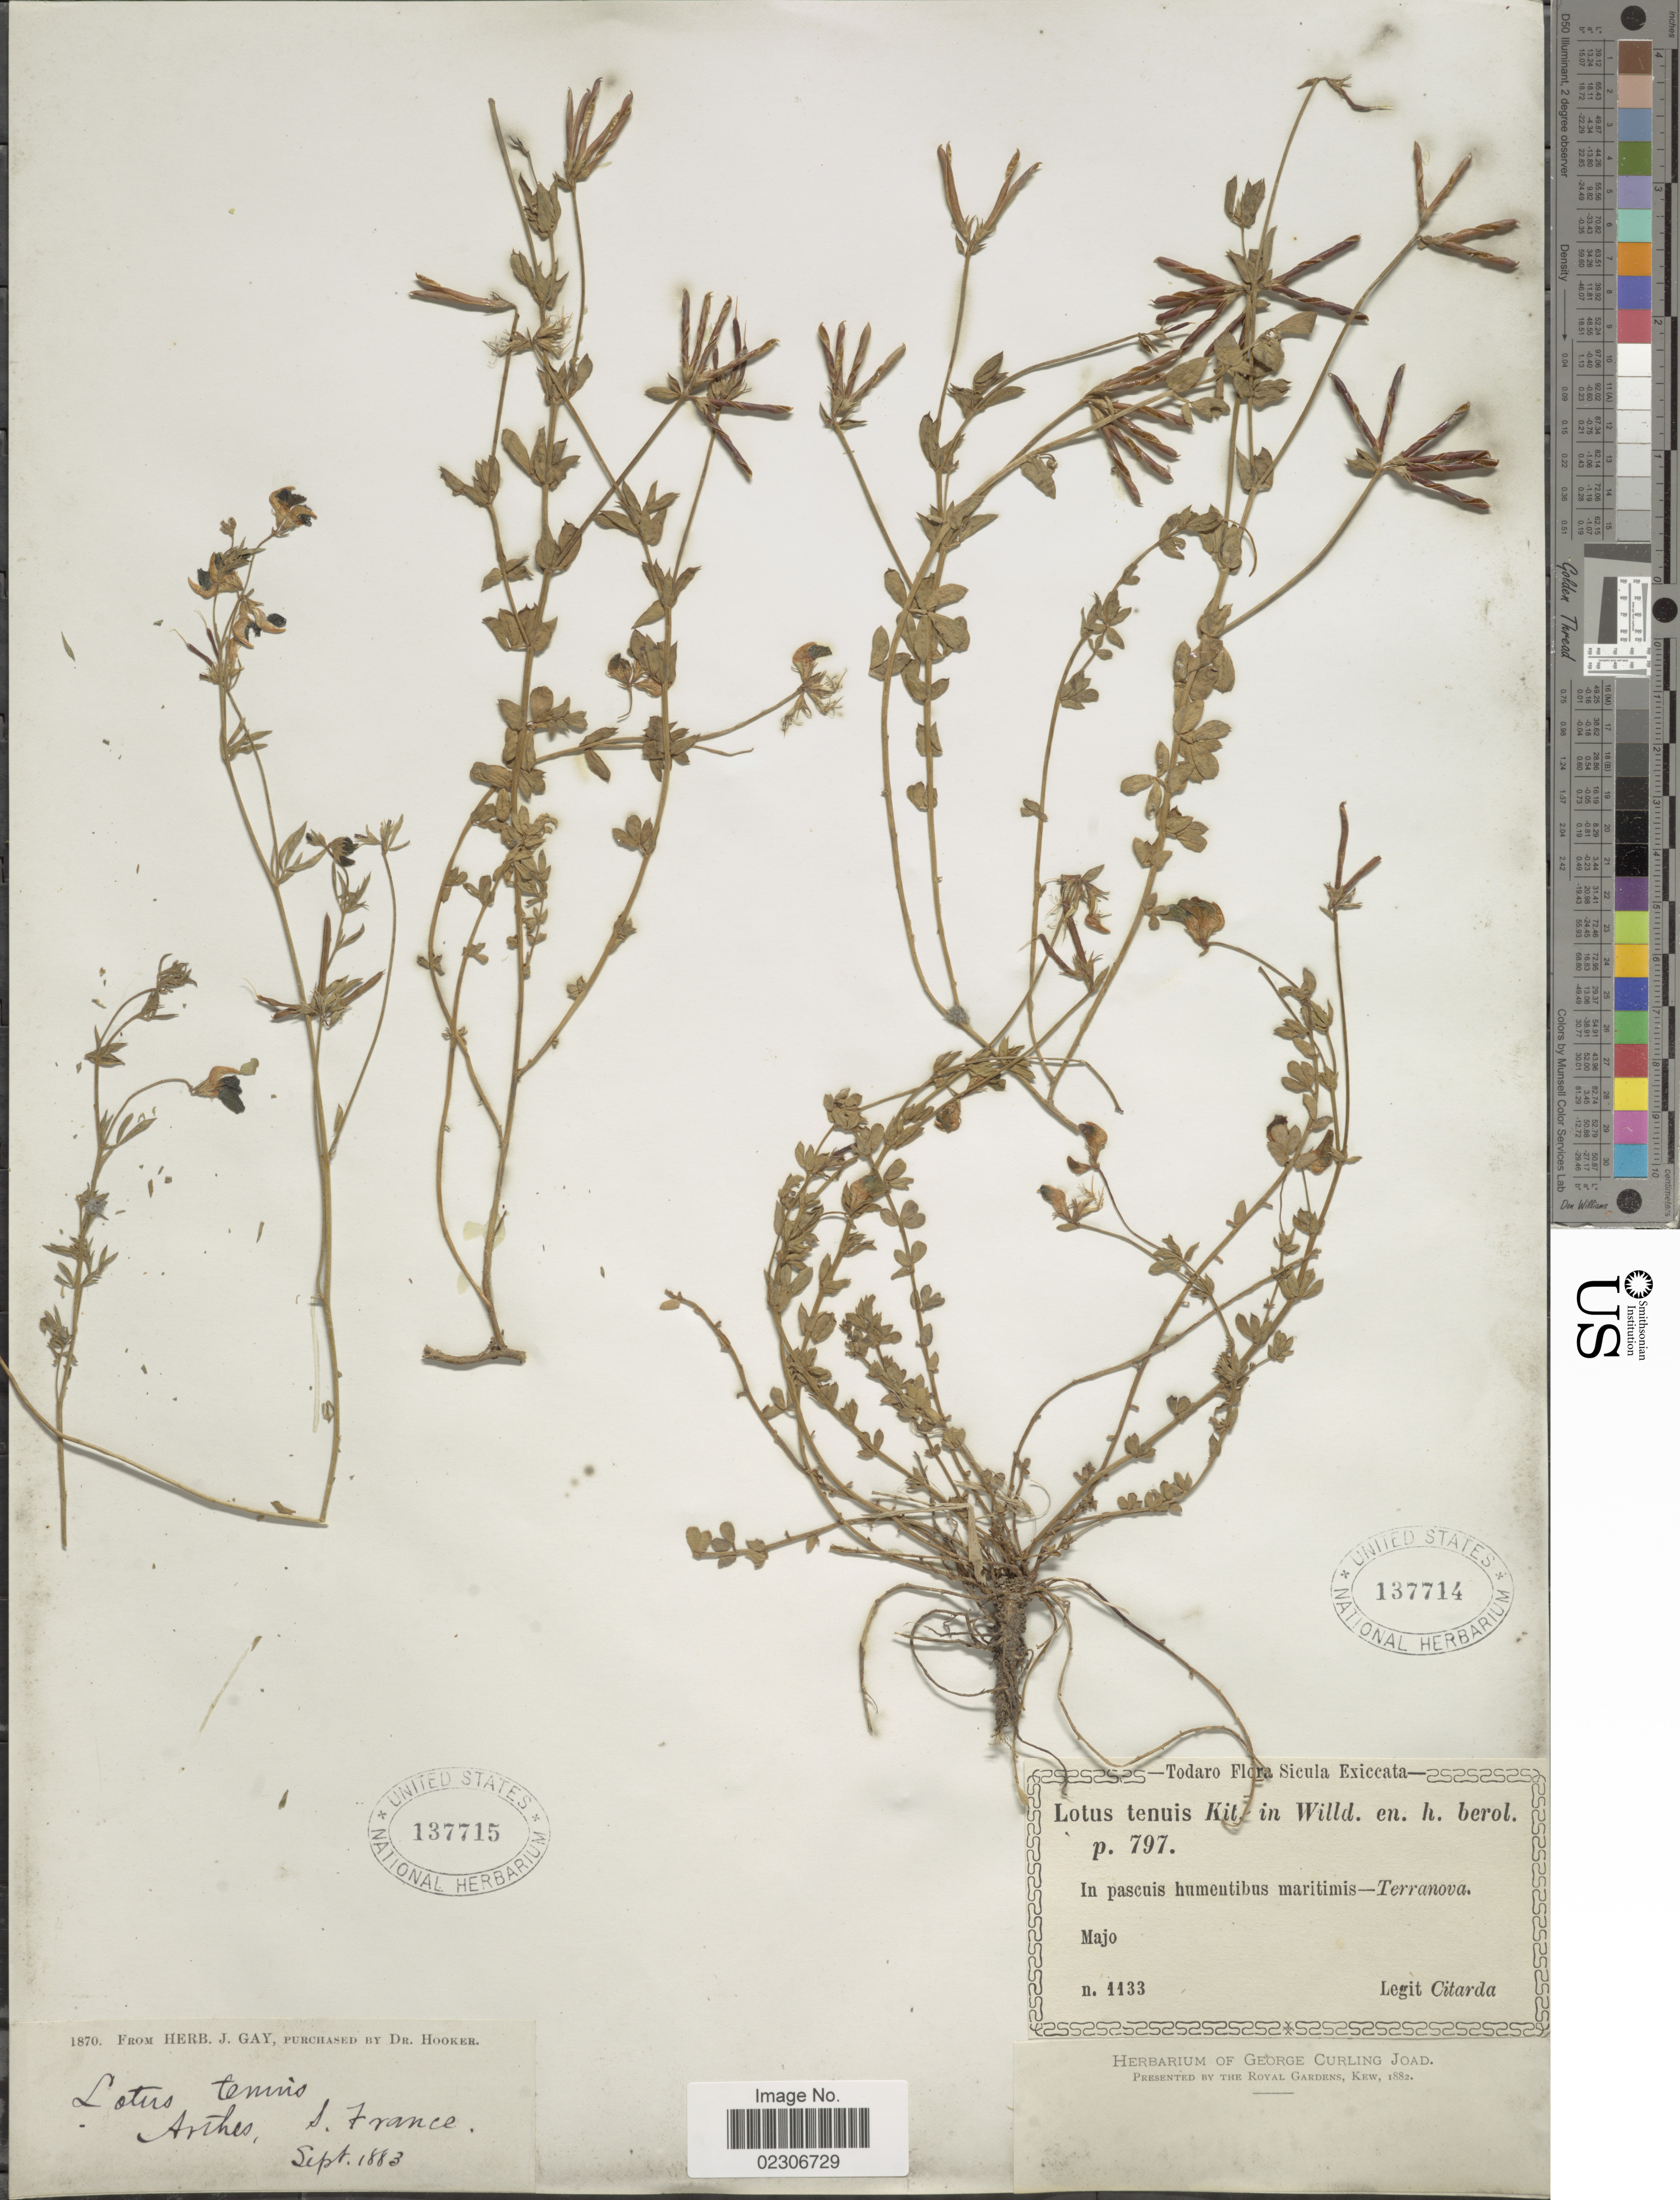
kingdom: Plantae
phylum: Tracheophyta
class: Magnoliopsida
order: Fabales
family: Fabaceae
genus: Lotus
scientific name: Lotus tenuis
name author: Waldst. & Kit.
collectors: Citarda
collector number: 1133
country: Italy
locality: In Sicula, In pascuis humentibus maritimis - Terranova.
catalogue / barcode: US 137714-2